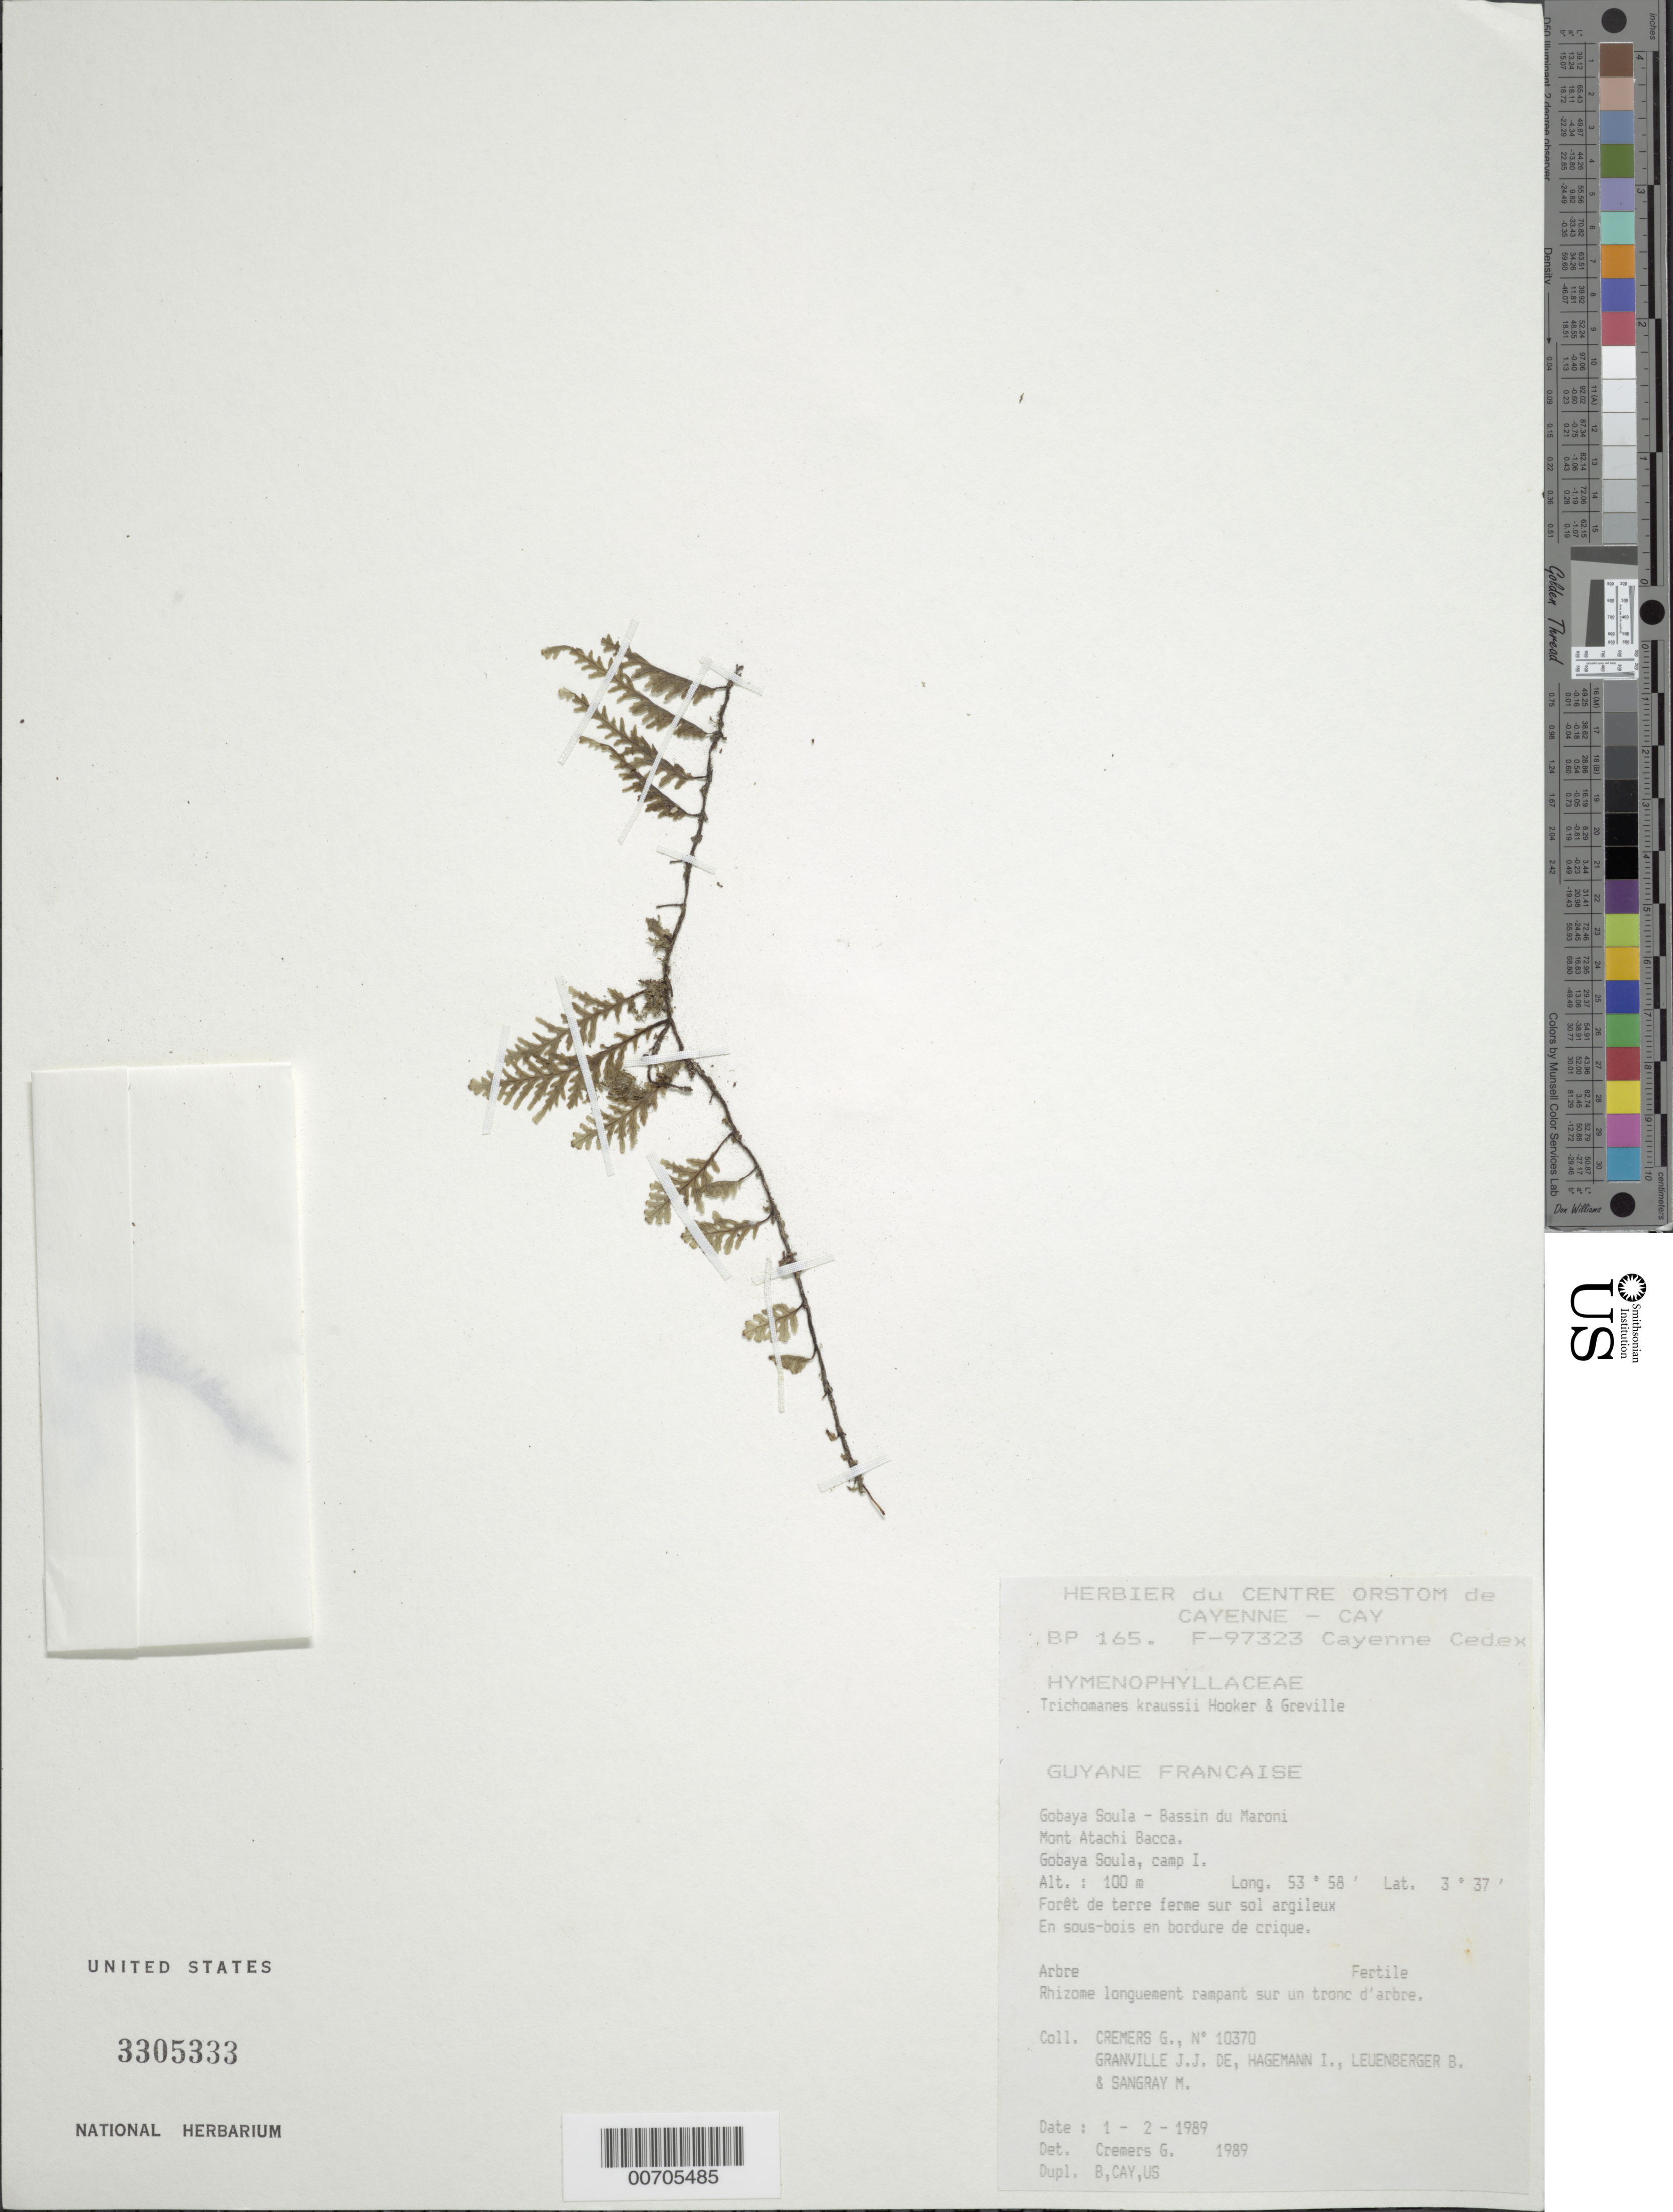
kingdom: Plantae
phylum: Tracheophyta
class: Polypodiopsida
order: Hymenophyllales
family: Hymenophyllaceae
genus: Didymoglossum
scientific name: Didymoglossum kraussii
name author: (Hook. & Grev.) C. Presl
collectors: G. Cremers et al.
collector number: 10370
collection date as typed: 1-Feb-89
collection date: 1989-02-01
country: French Guiana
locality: Mont Atachi Bacca, Gobaya Soula, Bassin du Maroni, camp I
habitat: Forest on terra firma; clay soil along creek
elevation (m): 100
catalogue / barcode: US 3305333